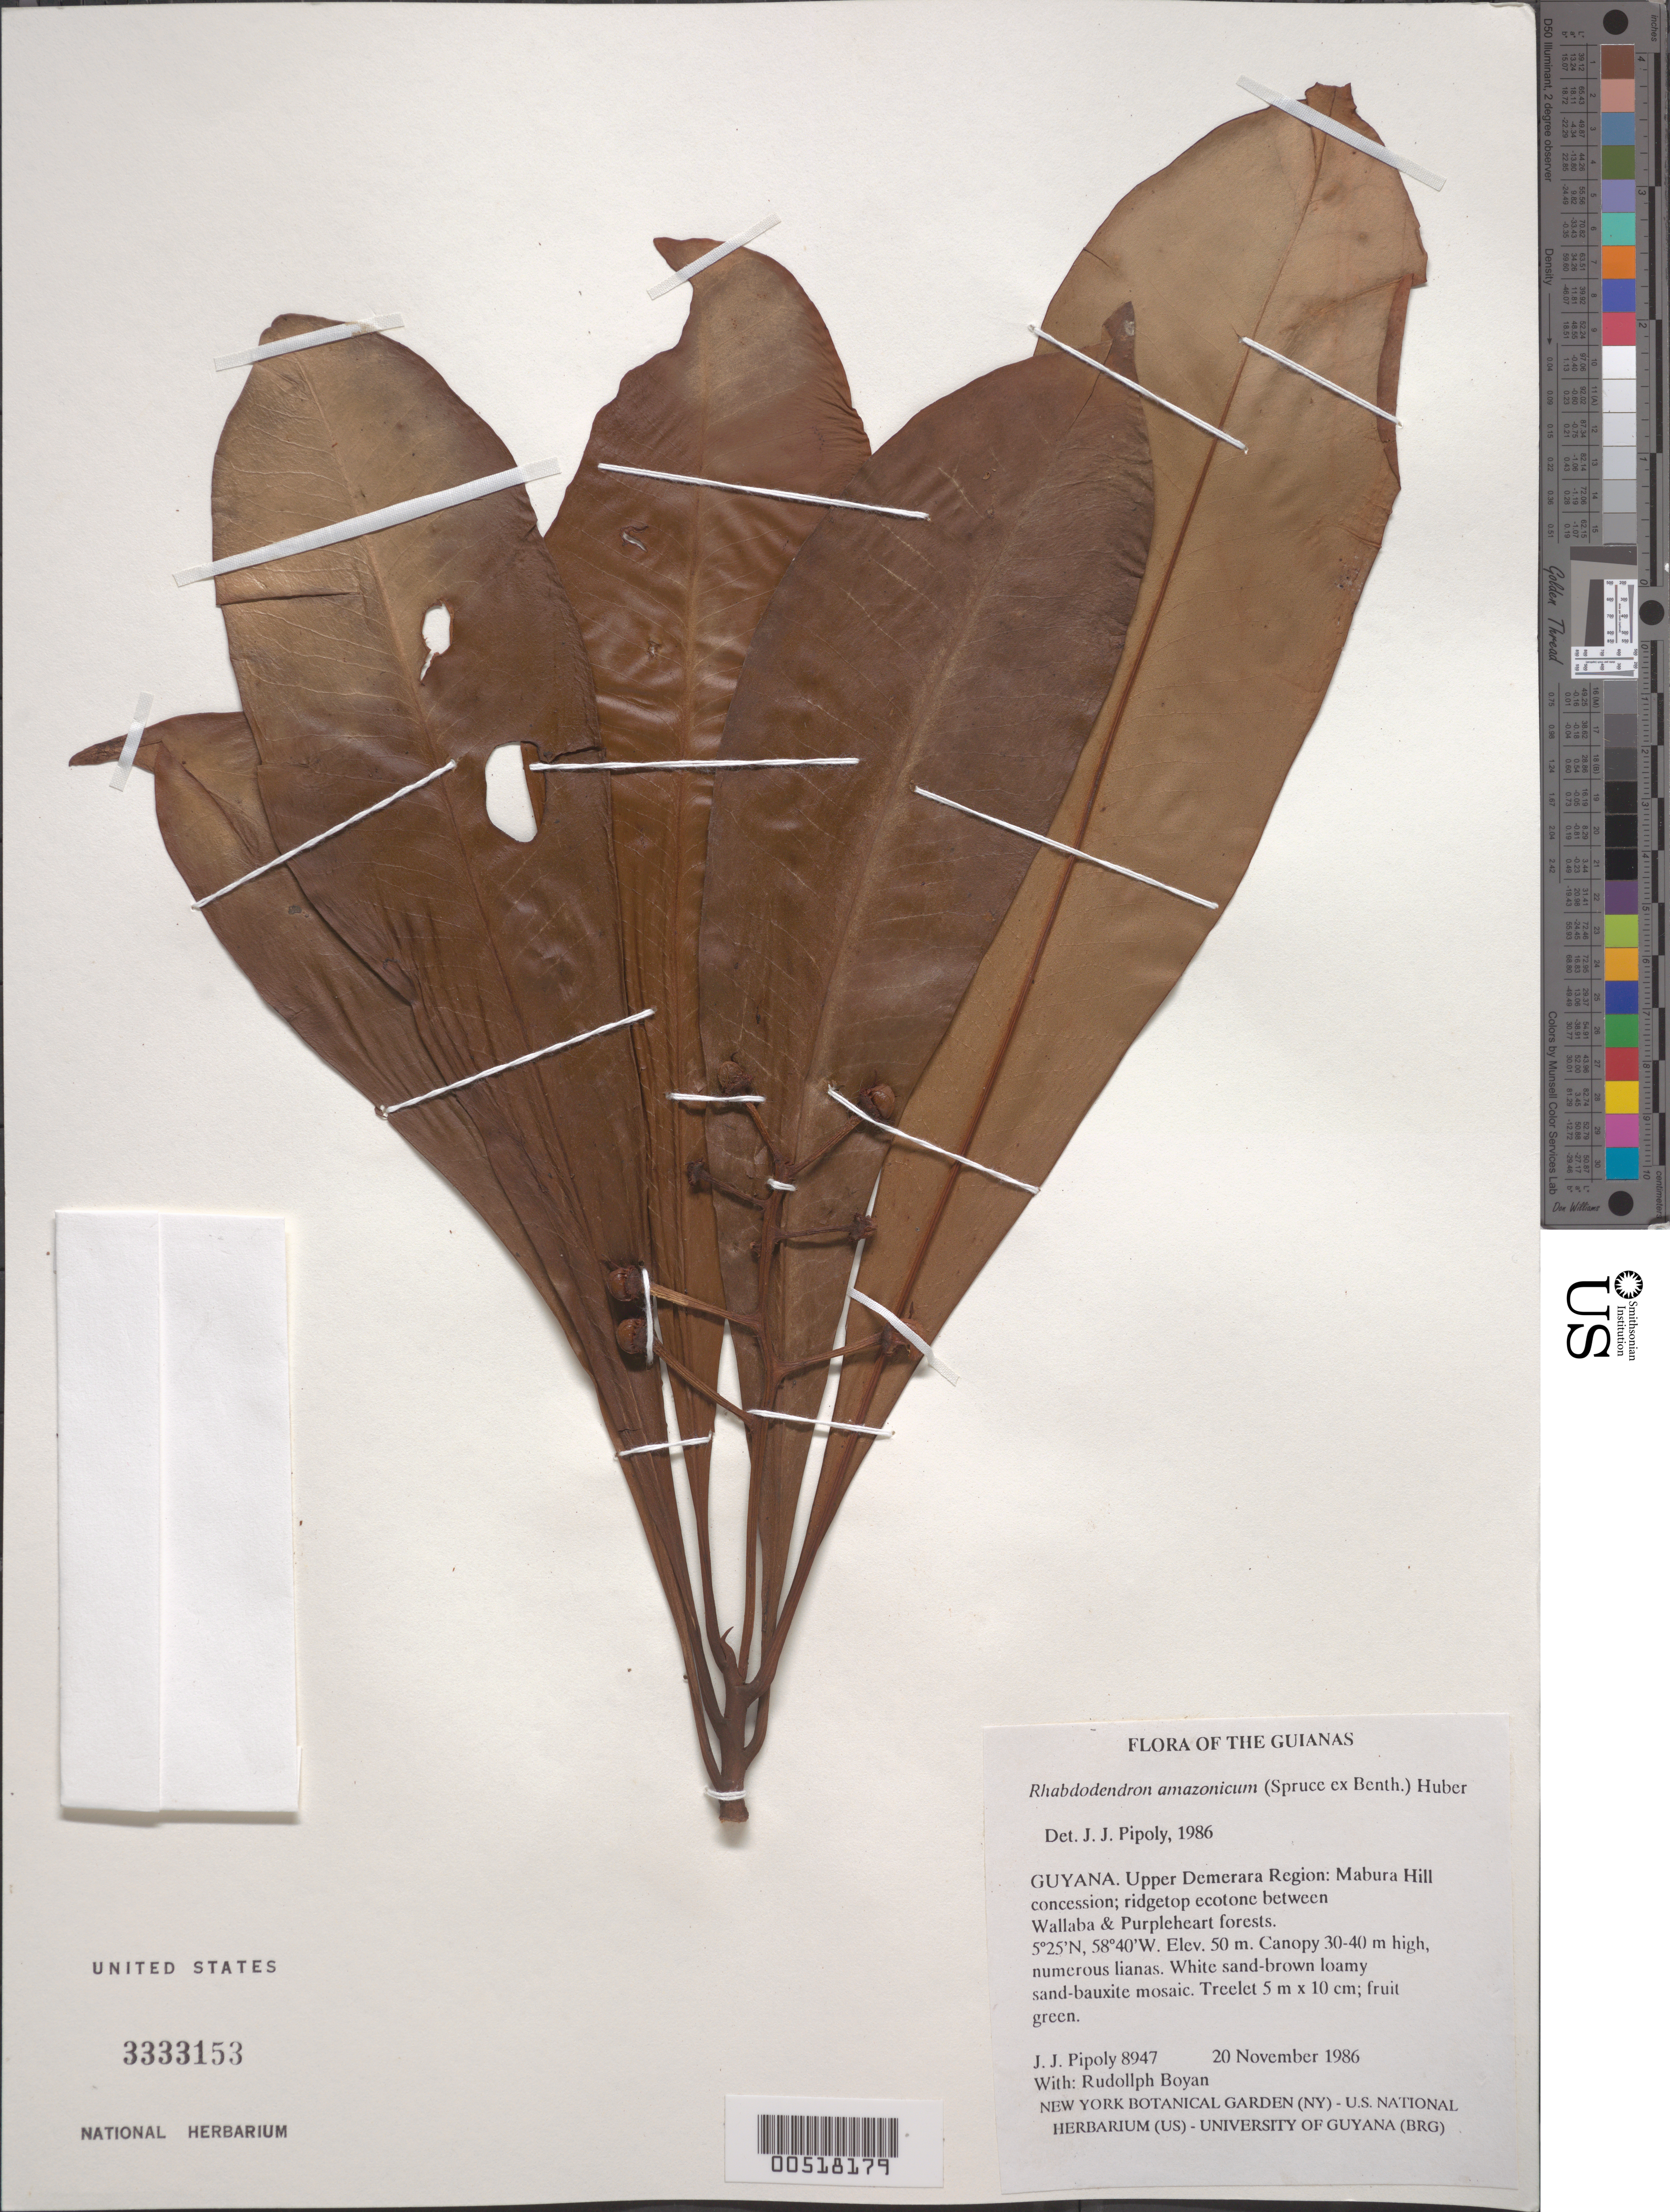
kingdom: Plantae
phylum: Tracheophyta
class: Magnoliopsida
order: Caryophyllales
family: Rhabdodendraceae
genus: Rhabdodendron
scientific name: Rhabdodendron amazonicum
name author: (Spruce ex Benth.) Huber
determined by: Pipoly, J. J., III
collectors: J. J. Pipoly & R. Boyan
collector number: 8947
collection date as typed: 20 November 1986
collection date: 1986-11-20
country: Guyana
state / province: U. Demerara-Berbice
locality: Mabura Hill Timber Concession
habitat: Ridgetop ecotone between Kakaralli- Wallaba & Purpleheart- Morabukea forest. White sand, brown loamy sand-bauxite mosaic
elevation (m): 50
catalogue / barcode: US 3333153